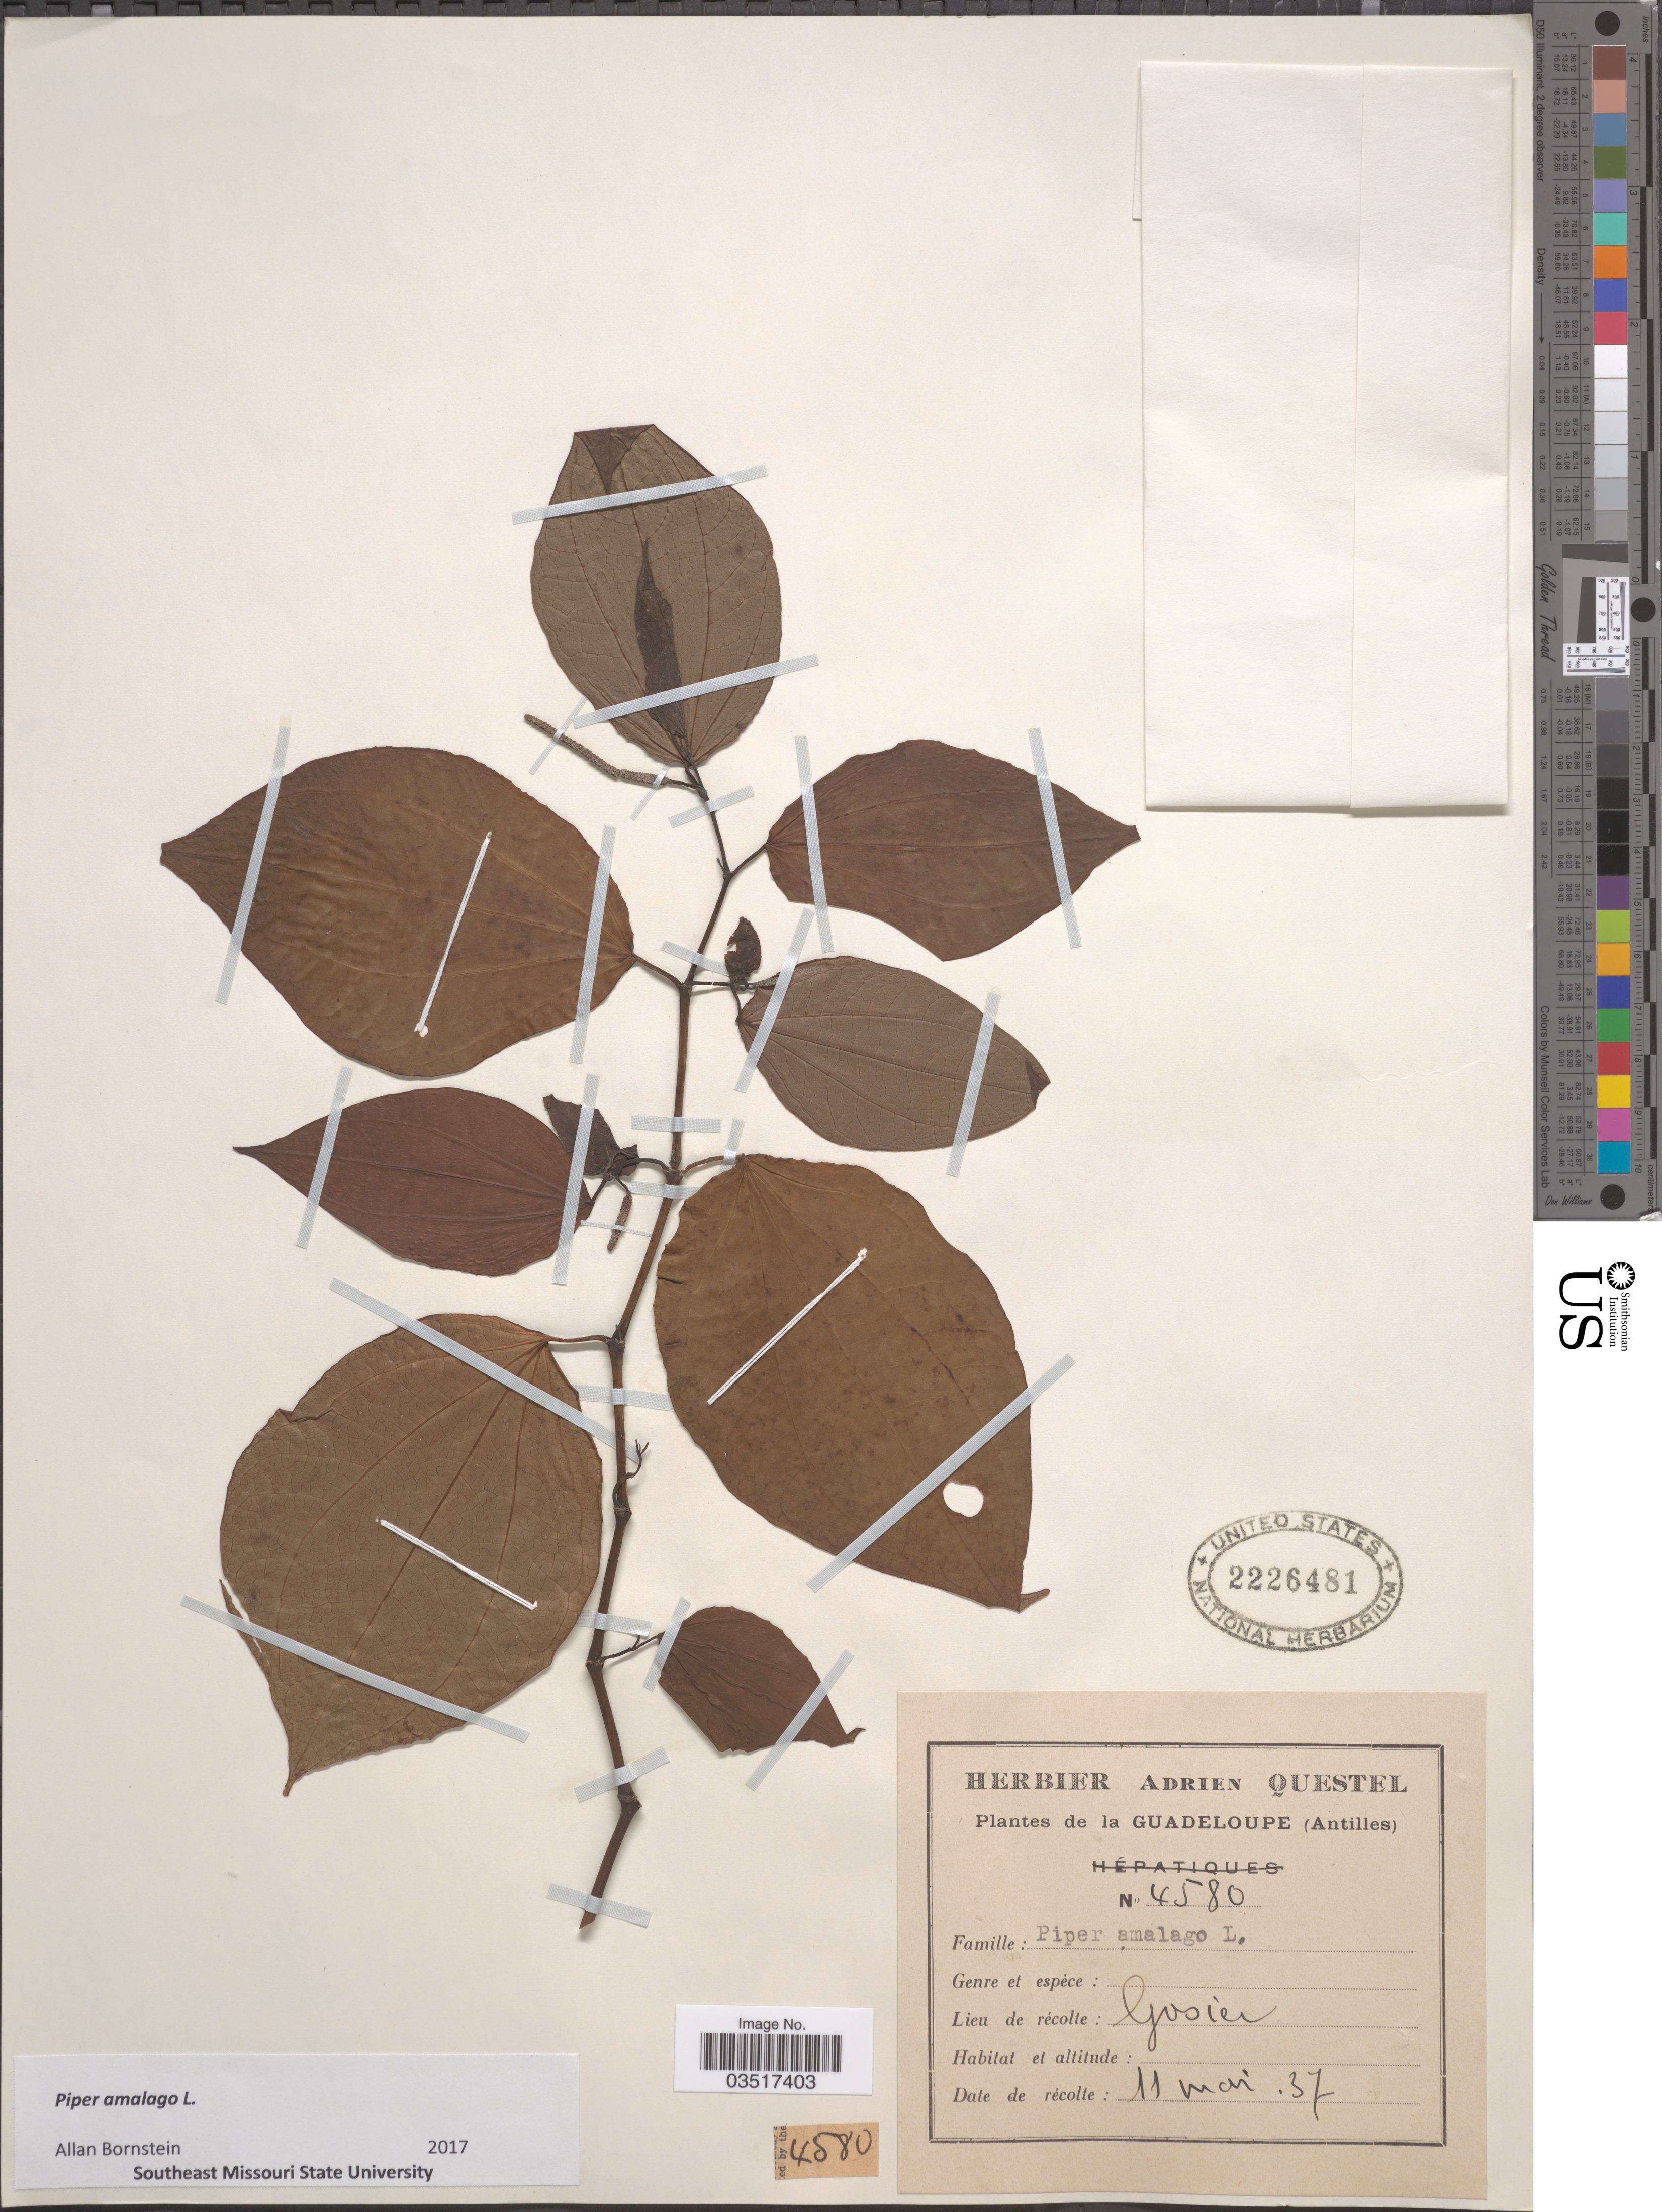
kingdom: Plantae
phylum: Tracheophyta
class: Magnoliopsida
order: Piperales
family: Piperaceae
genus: Piper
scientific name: Piper amalago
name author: L.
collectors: A. Questel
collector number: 4580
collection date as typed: Transcribed d/m/y: 11/3/37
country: Guadeloupe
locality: Gosier.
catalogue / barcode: US 2226481